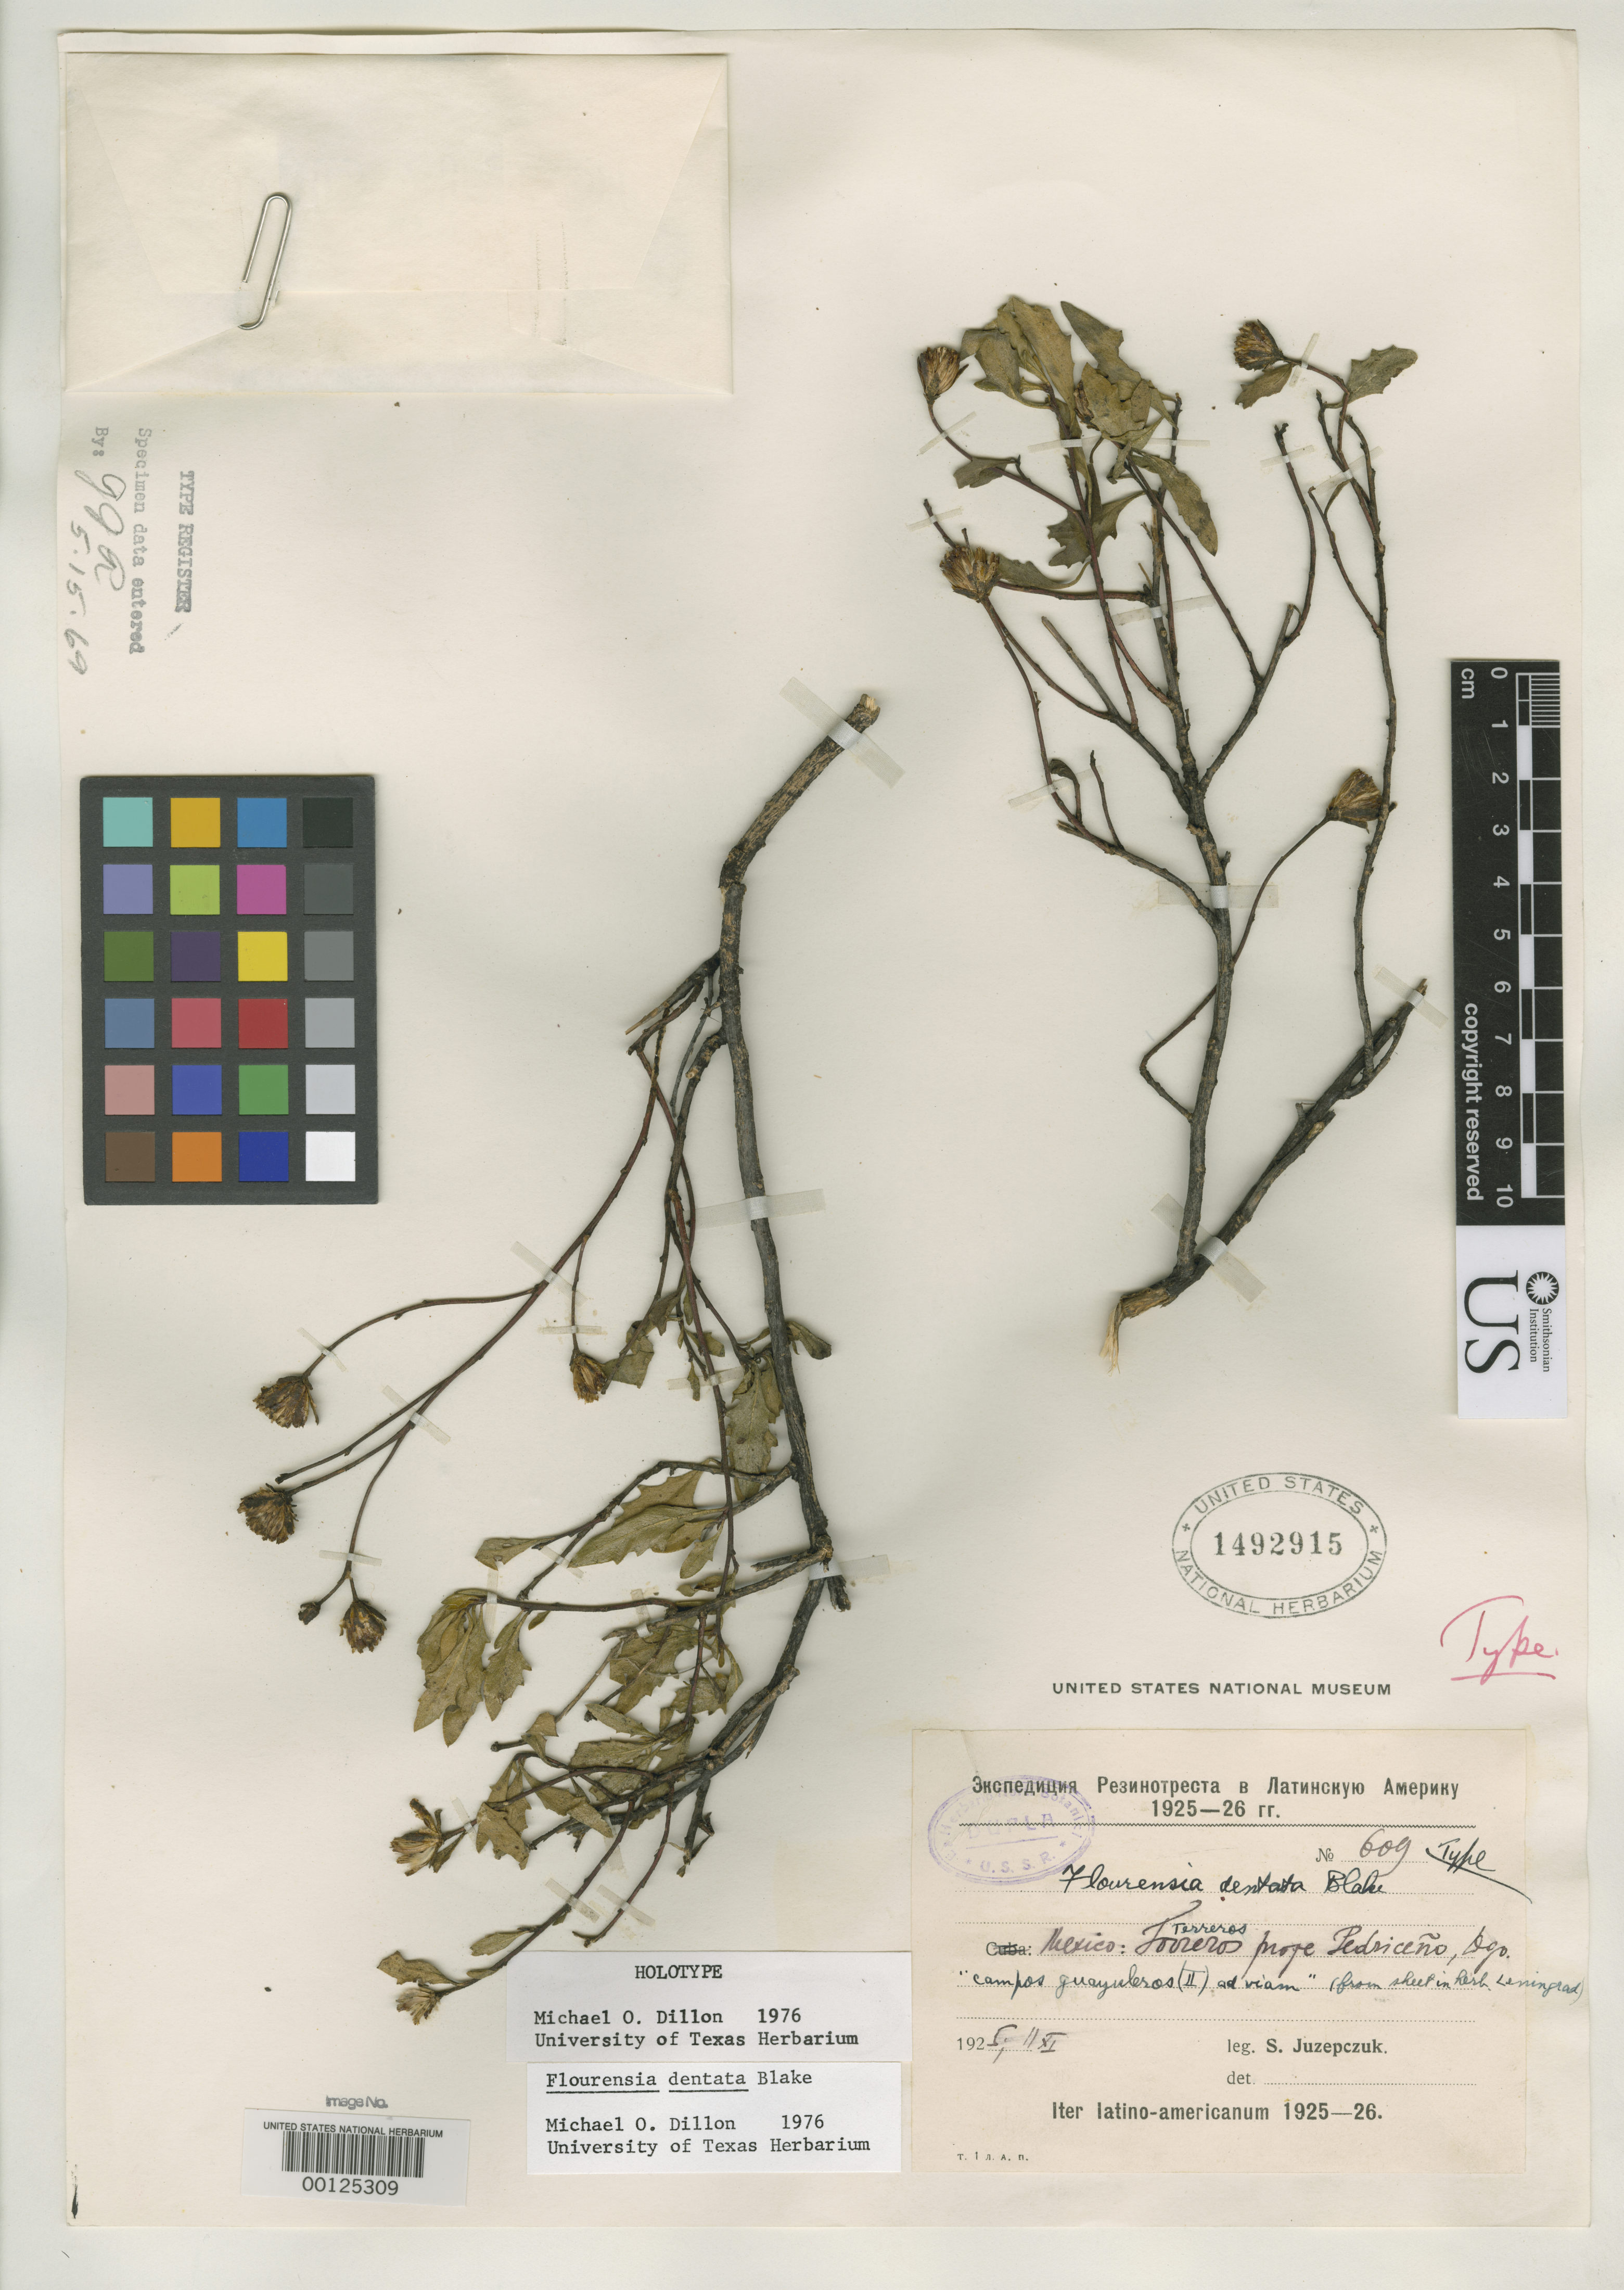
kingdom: Plantae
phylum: Tracheophyta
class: Magnoliopsida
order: Asterales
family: Asteraceae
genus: Flourensia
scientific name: Flourensia dentata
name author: S.F. Blake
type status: Holotype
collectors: S. V. Juzepczuk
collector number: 609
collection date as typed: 11 Nov 1925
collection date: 1925-11-11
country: Mexico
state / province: Durango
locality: Terreros, near Pedriceno.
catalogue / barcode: US 1492915